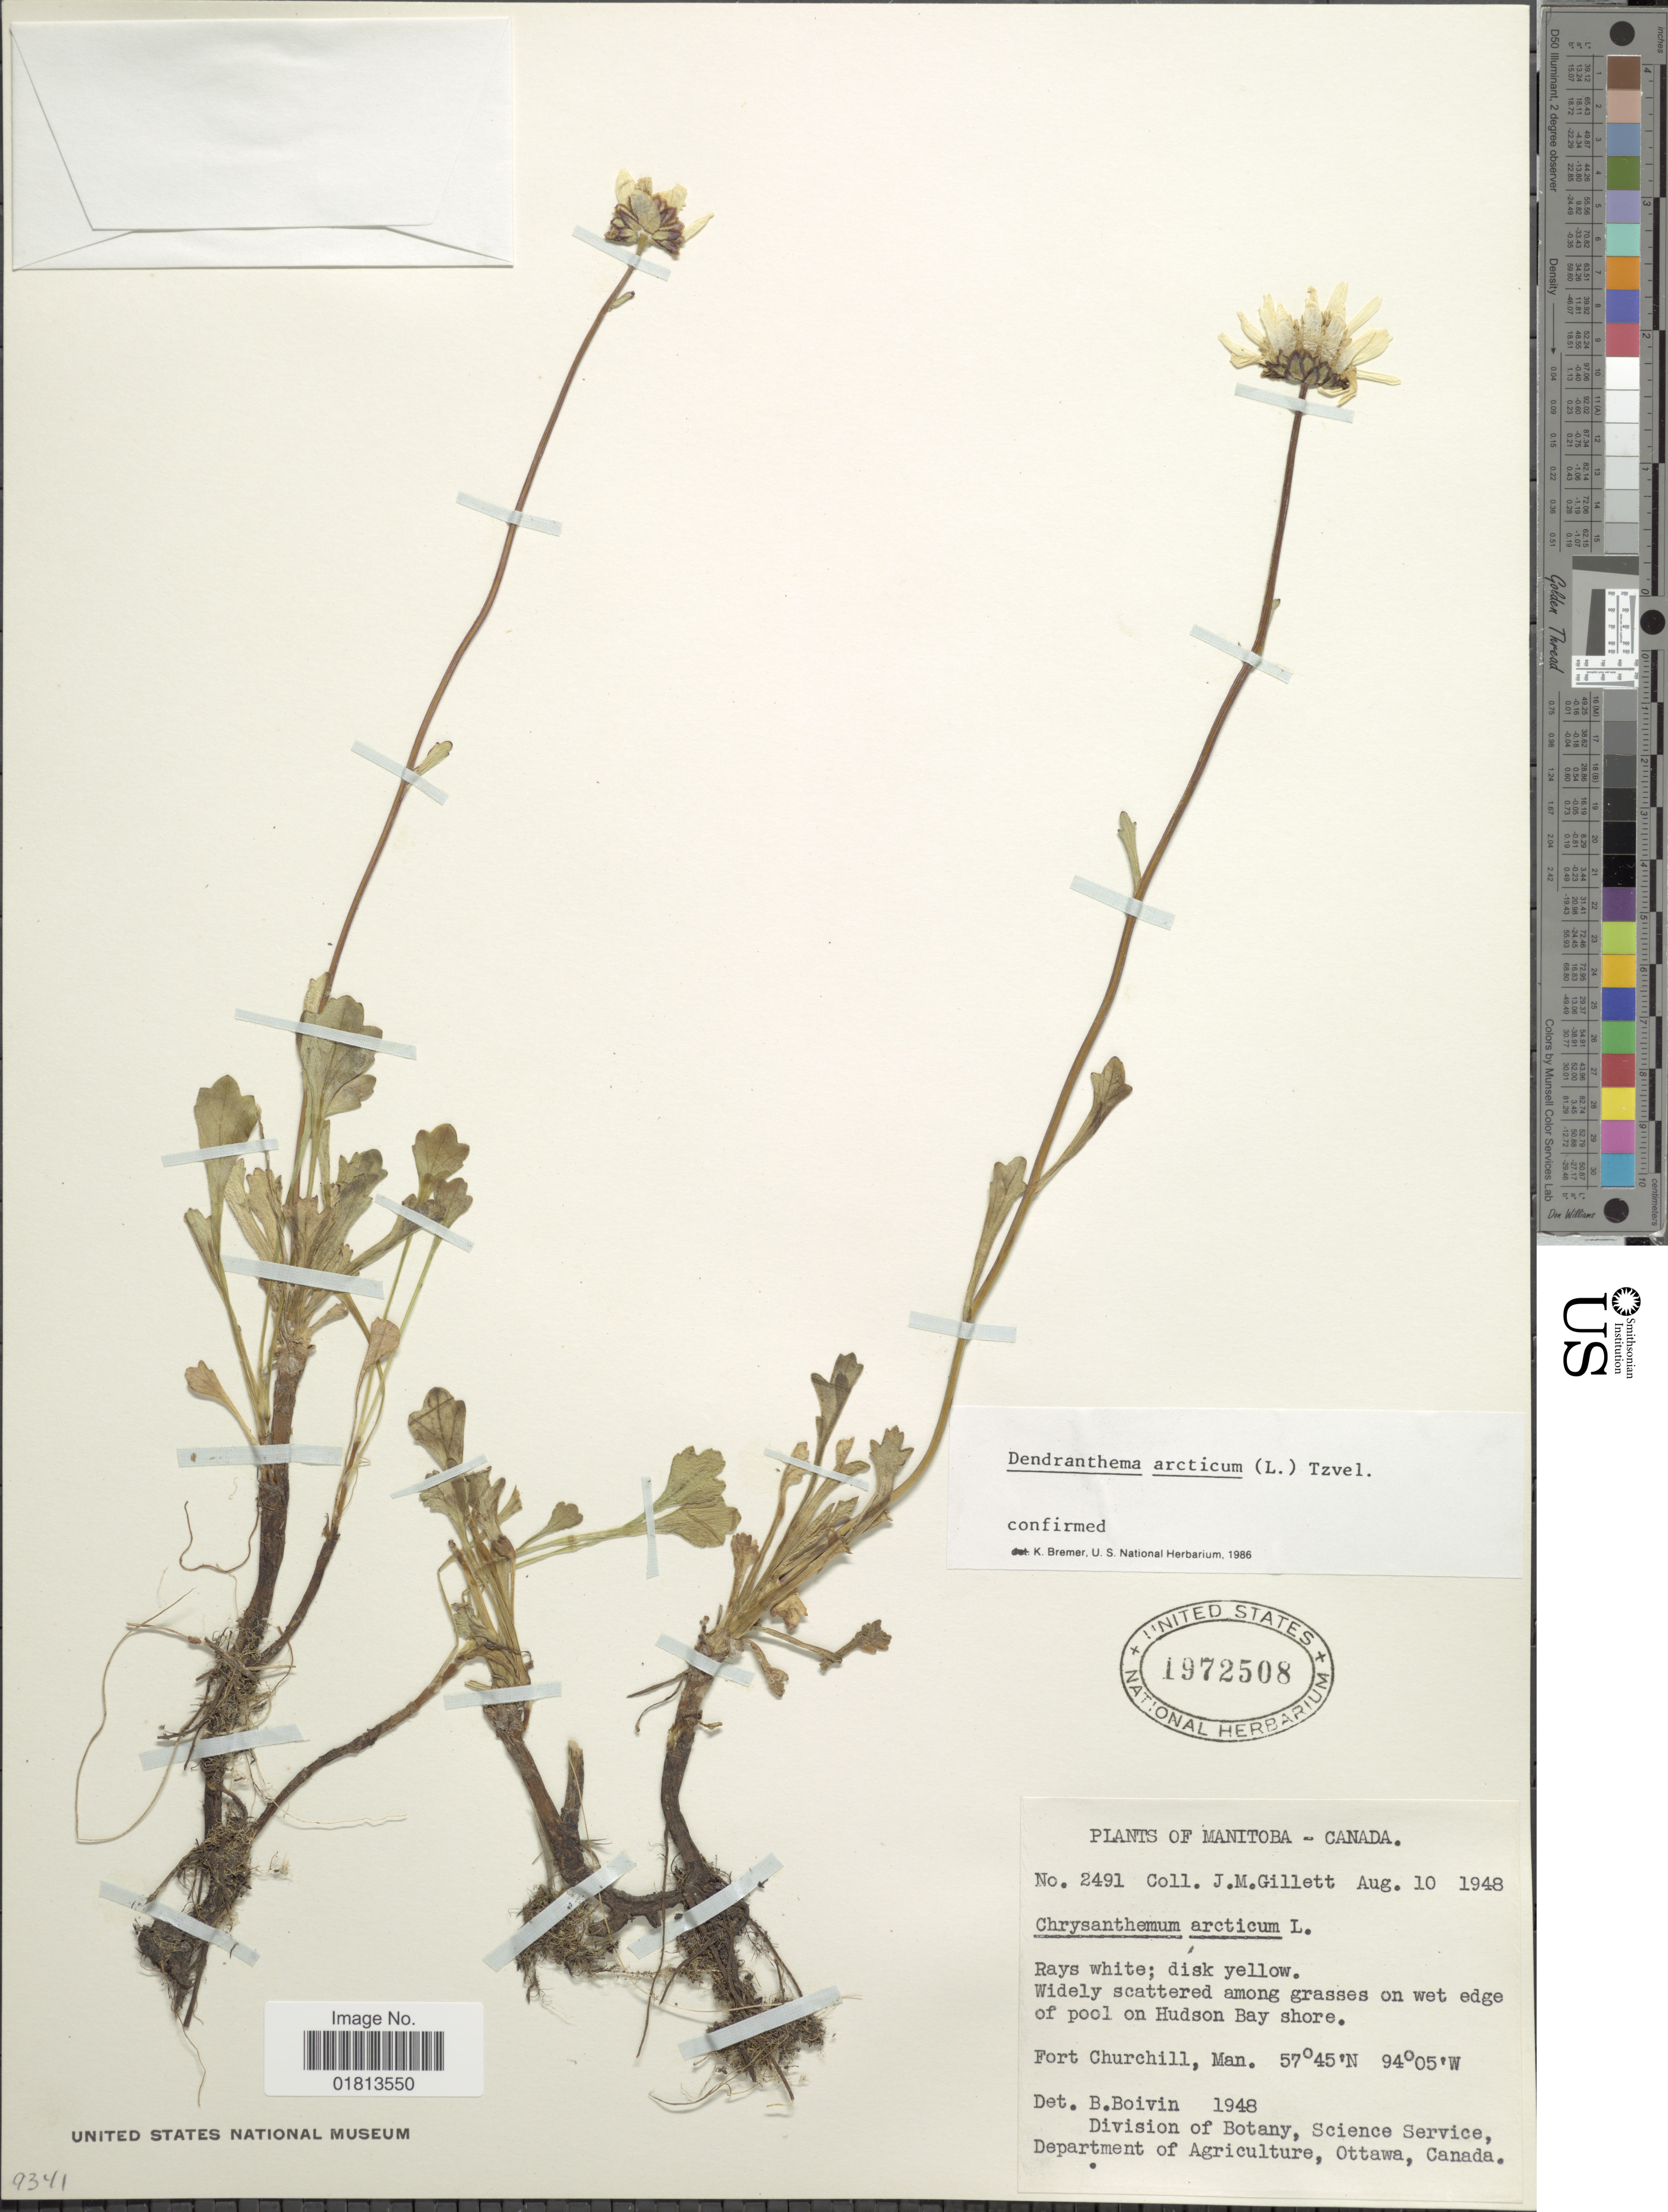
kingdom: Plantae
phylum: Tracheophyta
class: Magnoliopsida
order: Asterales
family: Asteraceae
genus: Dendranthema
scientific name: Dendranthema arcticum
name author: (L.) Tzvelev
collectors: J. M. Gillett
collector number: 2491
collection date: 1948-08-10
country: Canada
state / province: Manitoba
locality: Widely scattered among grasses on wet edge of pool on Hudson Bay Shore, Fort Churchill, Man.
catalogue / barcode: US 1972508